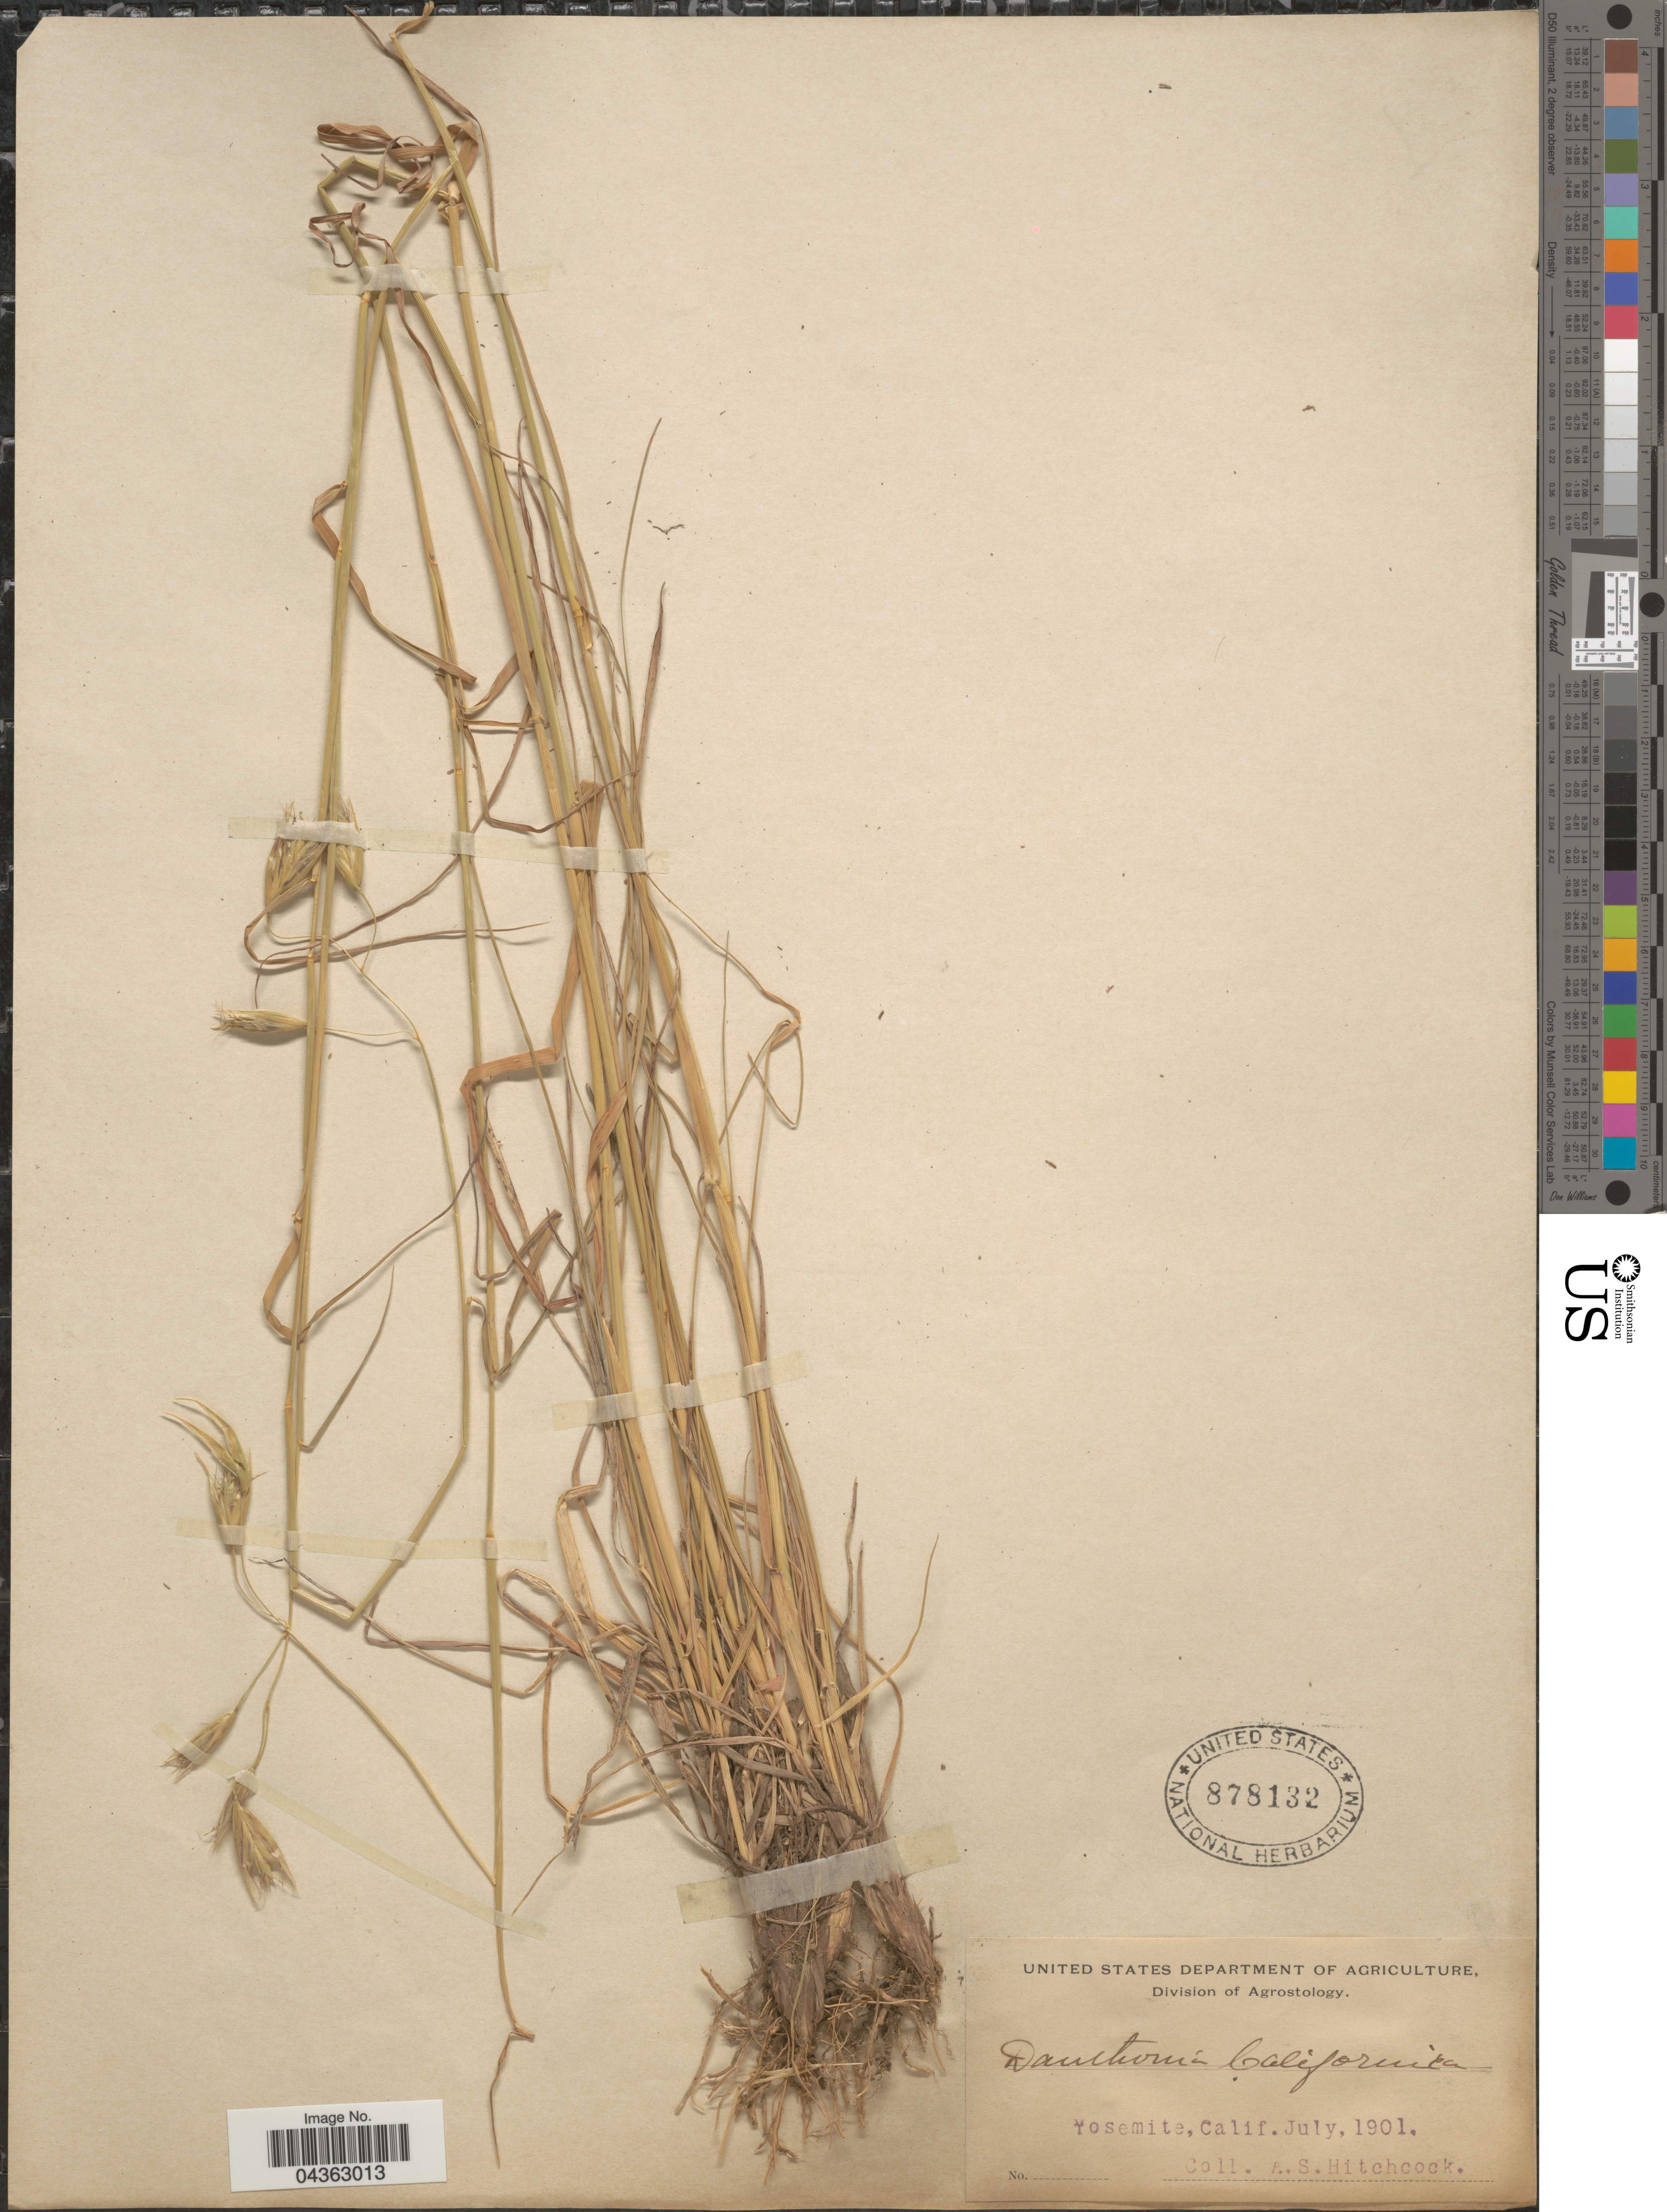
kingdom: Plantae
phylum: Tracheophyta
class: Liliopsida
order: Poales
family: Poaceae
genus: Danthonia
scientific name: Danthonia californica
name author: Bol.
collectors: A. S. Hitchcock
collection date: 1901-07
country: United States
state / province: California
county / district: Mariposa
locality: Yosemite.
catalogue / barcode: US 878132